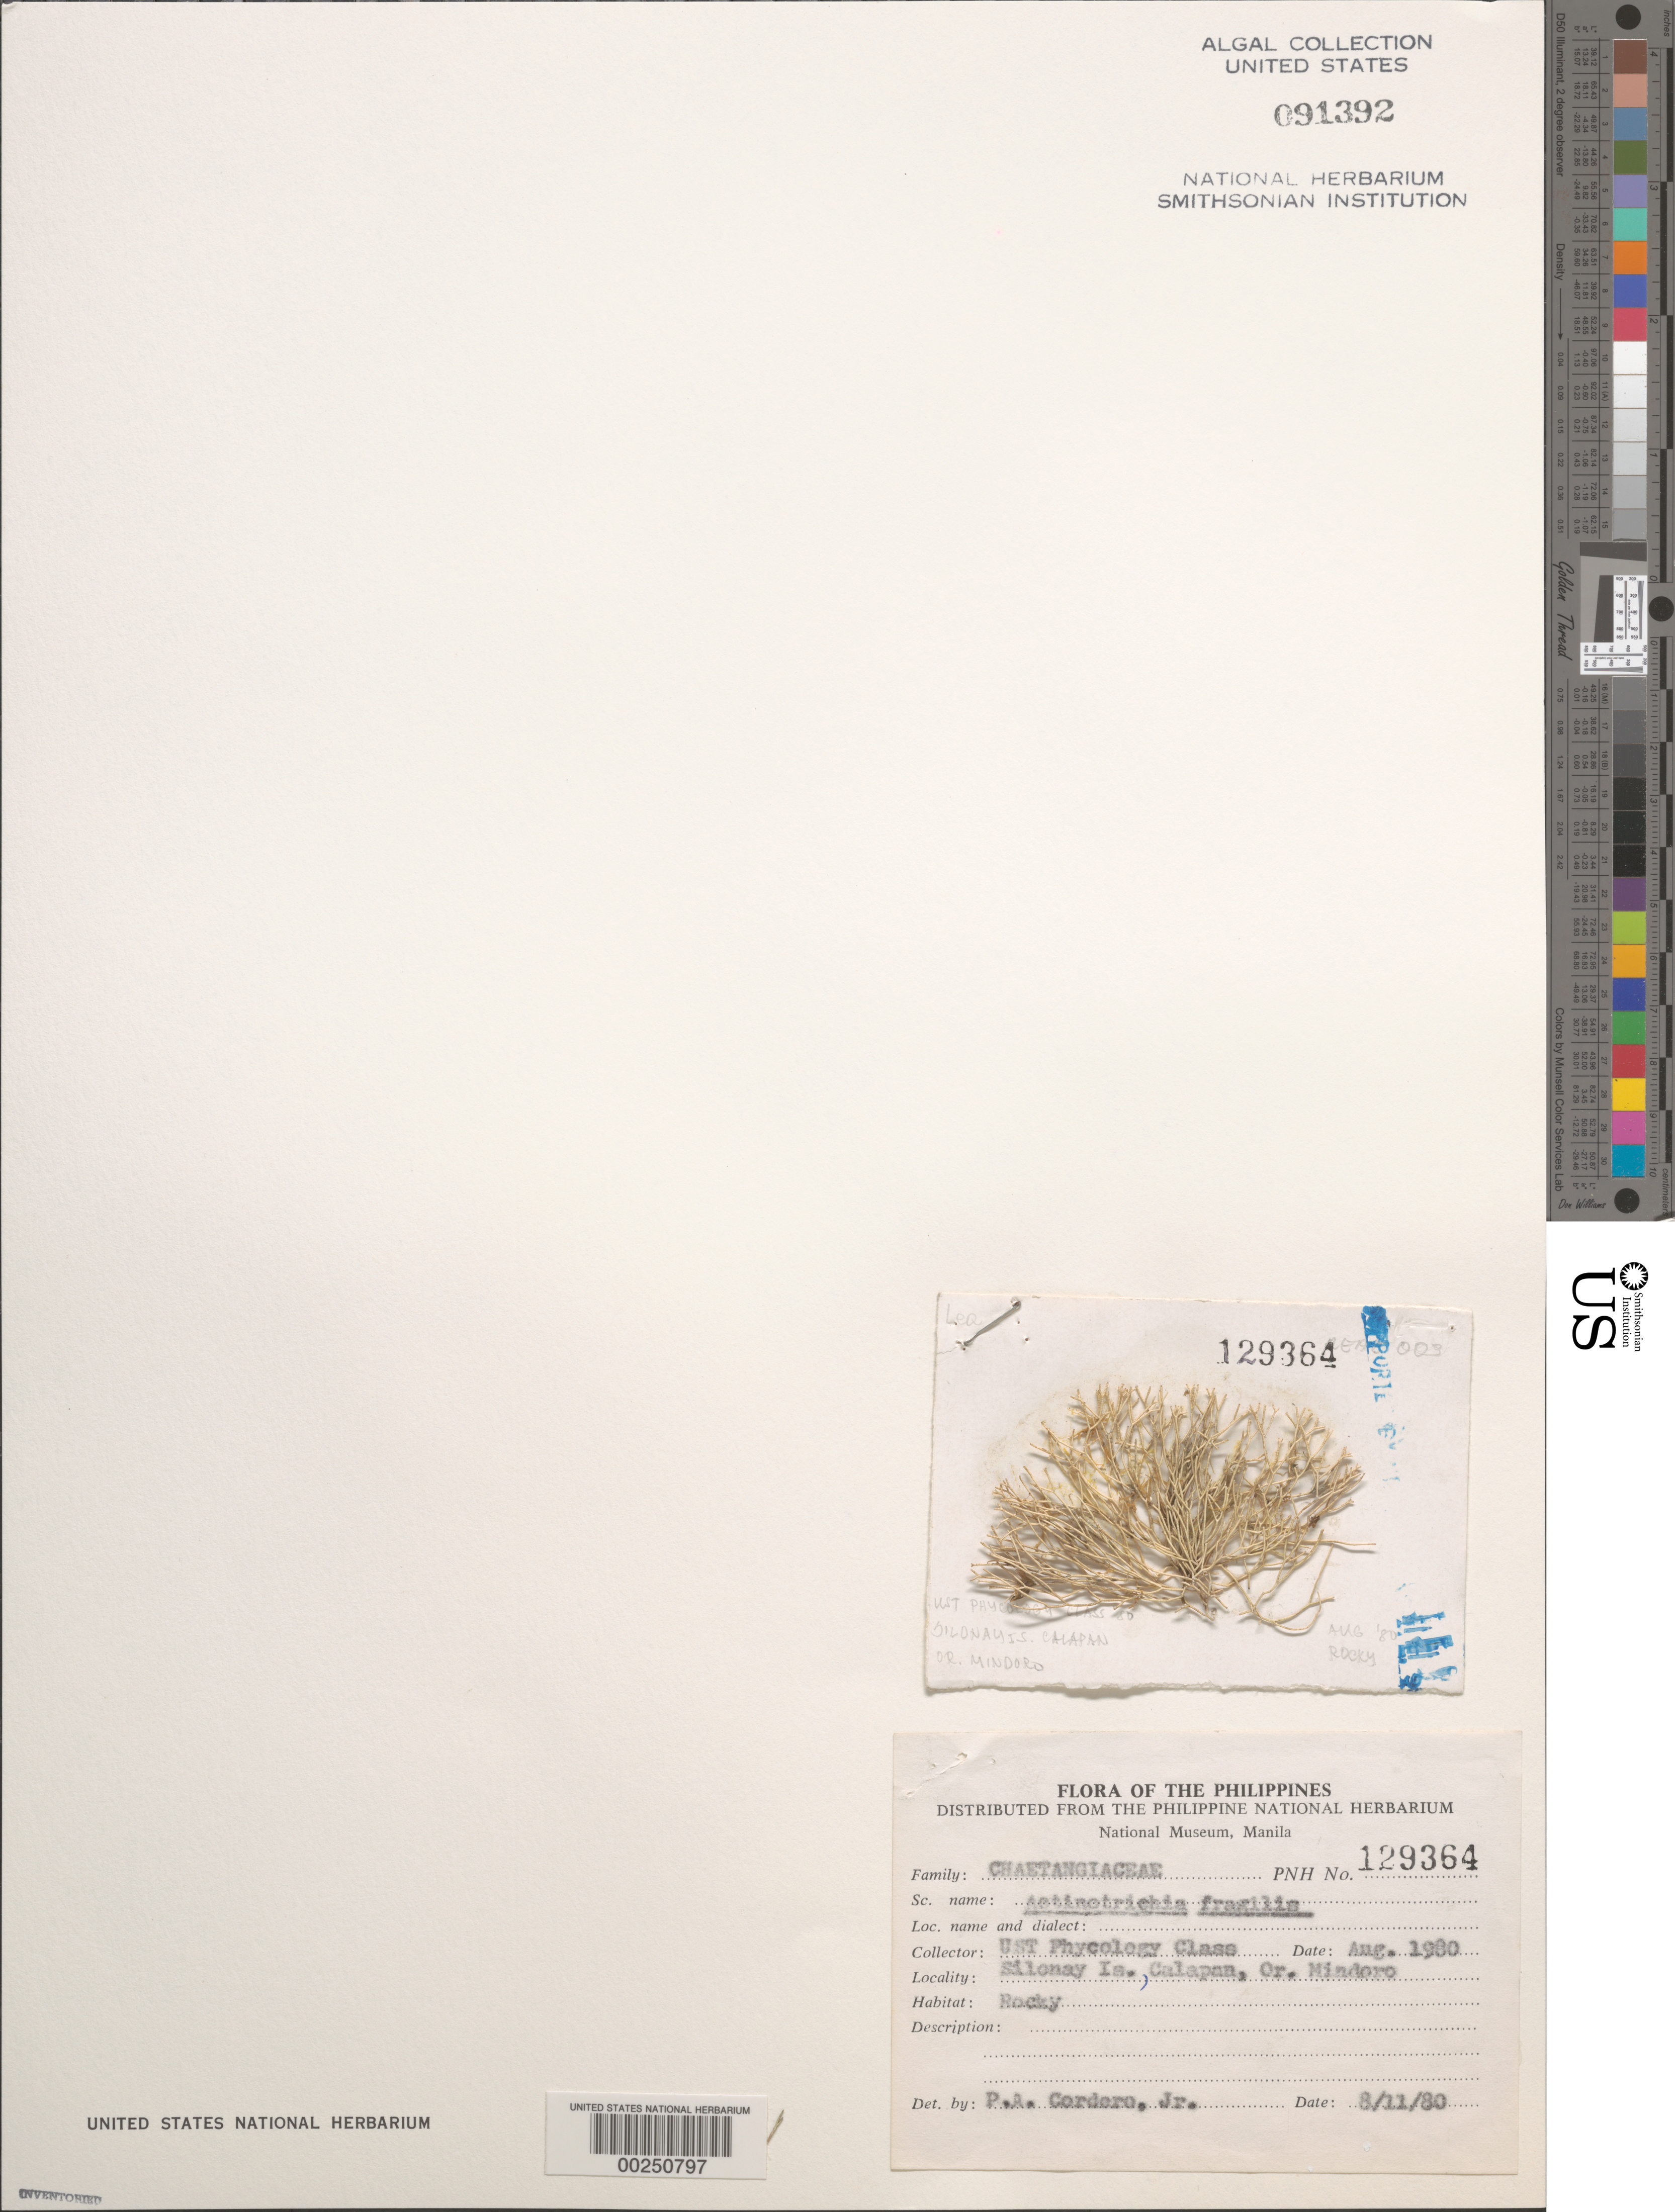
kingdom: Plantae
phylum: Rhodophyta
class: Florideophyceae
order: Nemaliales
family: Galaxauraceae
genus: Actinotrichia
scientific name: Actinotrichia fragilis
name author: (Forssk.) Børgesen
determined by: Cordero, P. A., Jr.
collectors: UST Phycology Class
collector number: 129364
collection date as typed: Aug 1980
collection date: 1980-08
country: Philippines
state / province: Mimaropa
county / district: Mindoro Oriental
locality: Silonay island, calapan, oriental mindoro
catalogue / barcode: US 91392